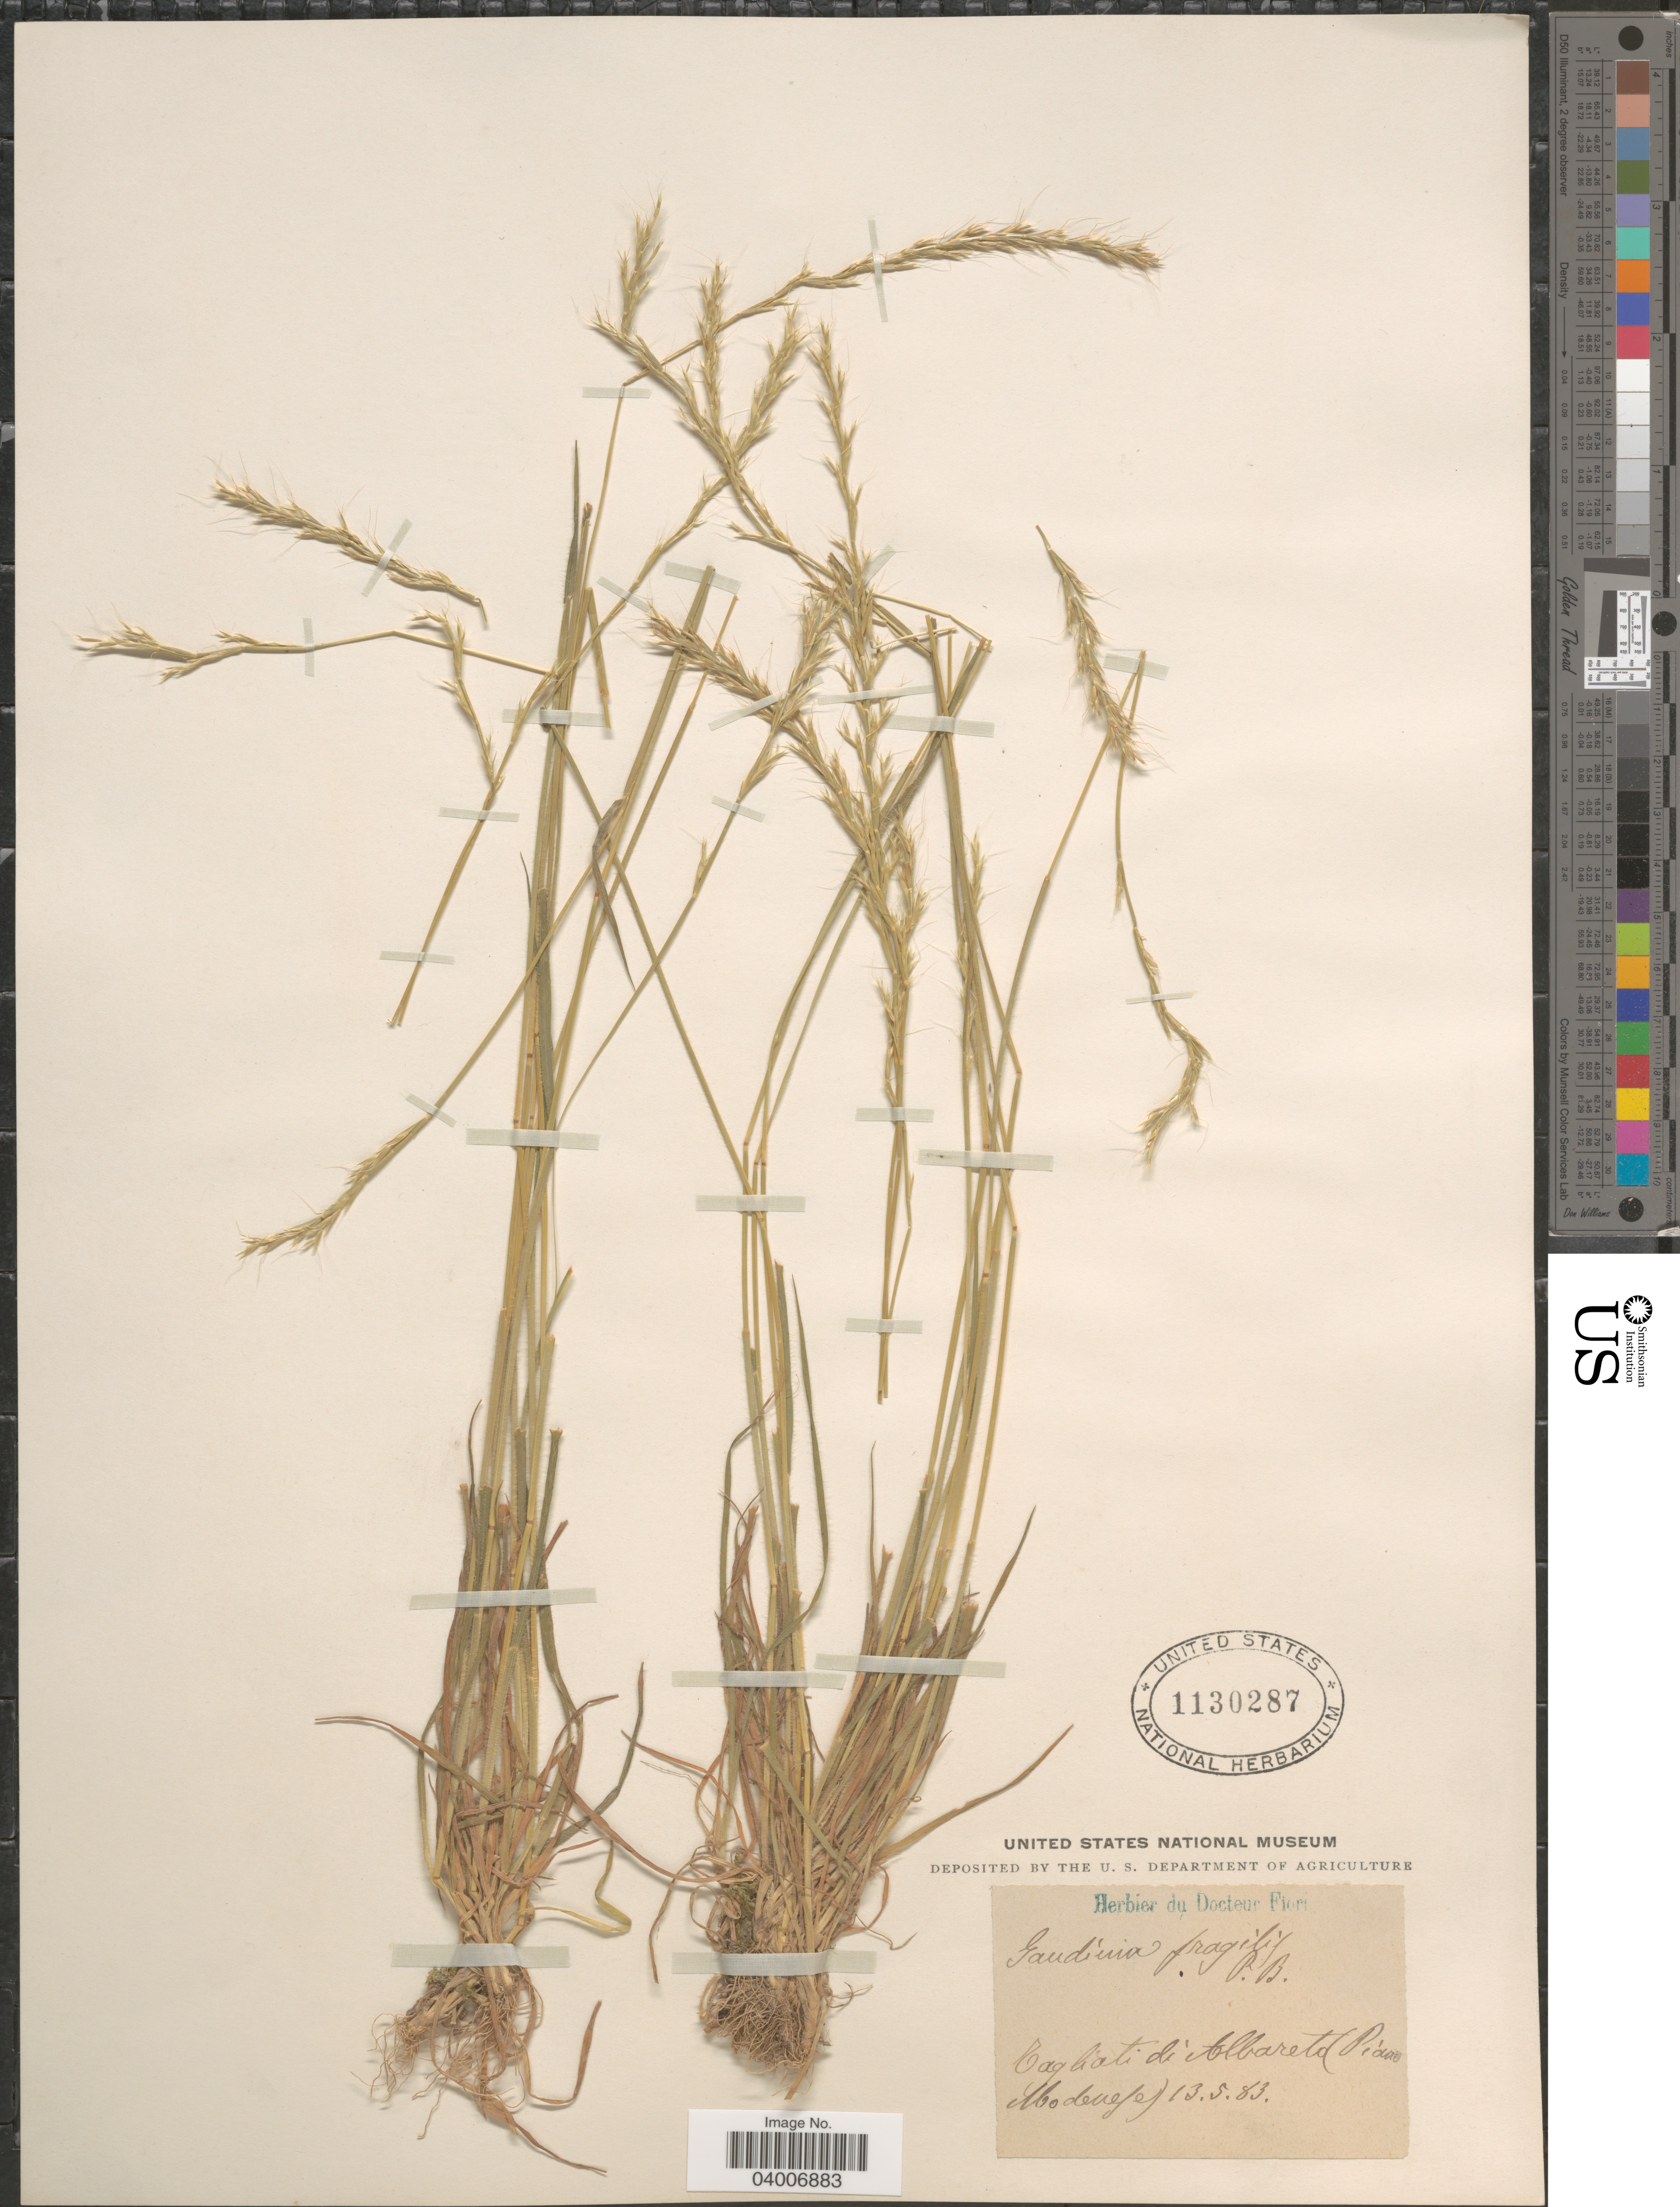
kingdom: Plantae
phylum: Tracheophyta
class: Liliopsida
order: Poales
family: Poaceae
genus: Gaudinia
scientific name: Gaudinia fragilis var. fragilis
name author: (L.) P. Beauv.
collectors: ex herb. Docteur Fiori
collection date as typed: Transcribed d/m/y: 13/5/83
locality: Tagliati di Albareto (Piano Modenefe). [interpreted]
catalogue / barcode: US 1130287